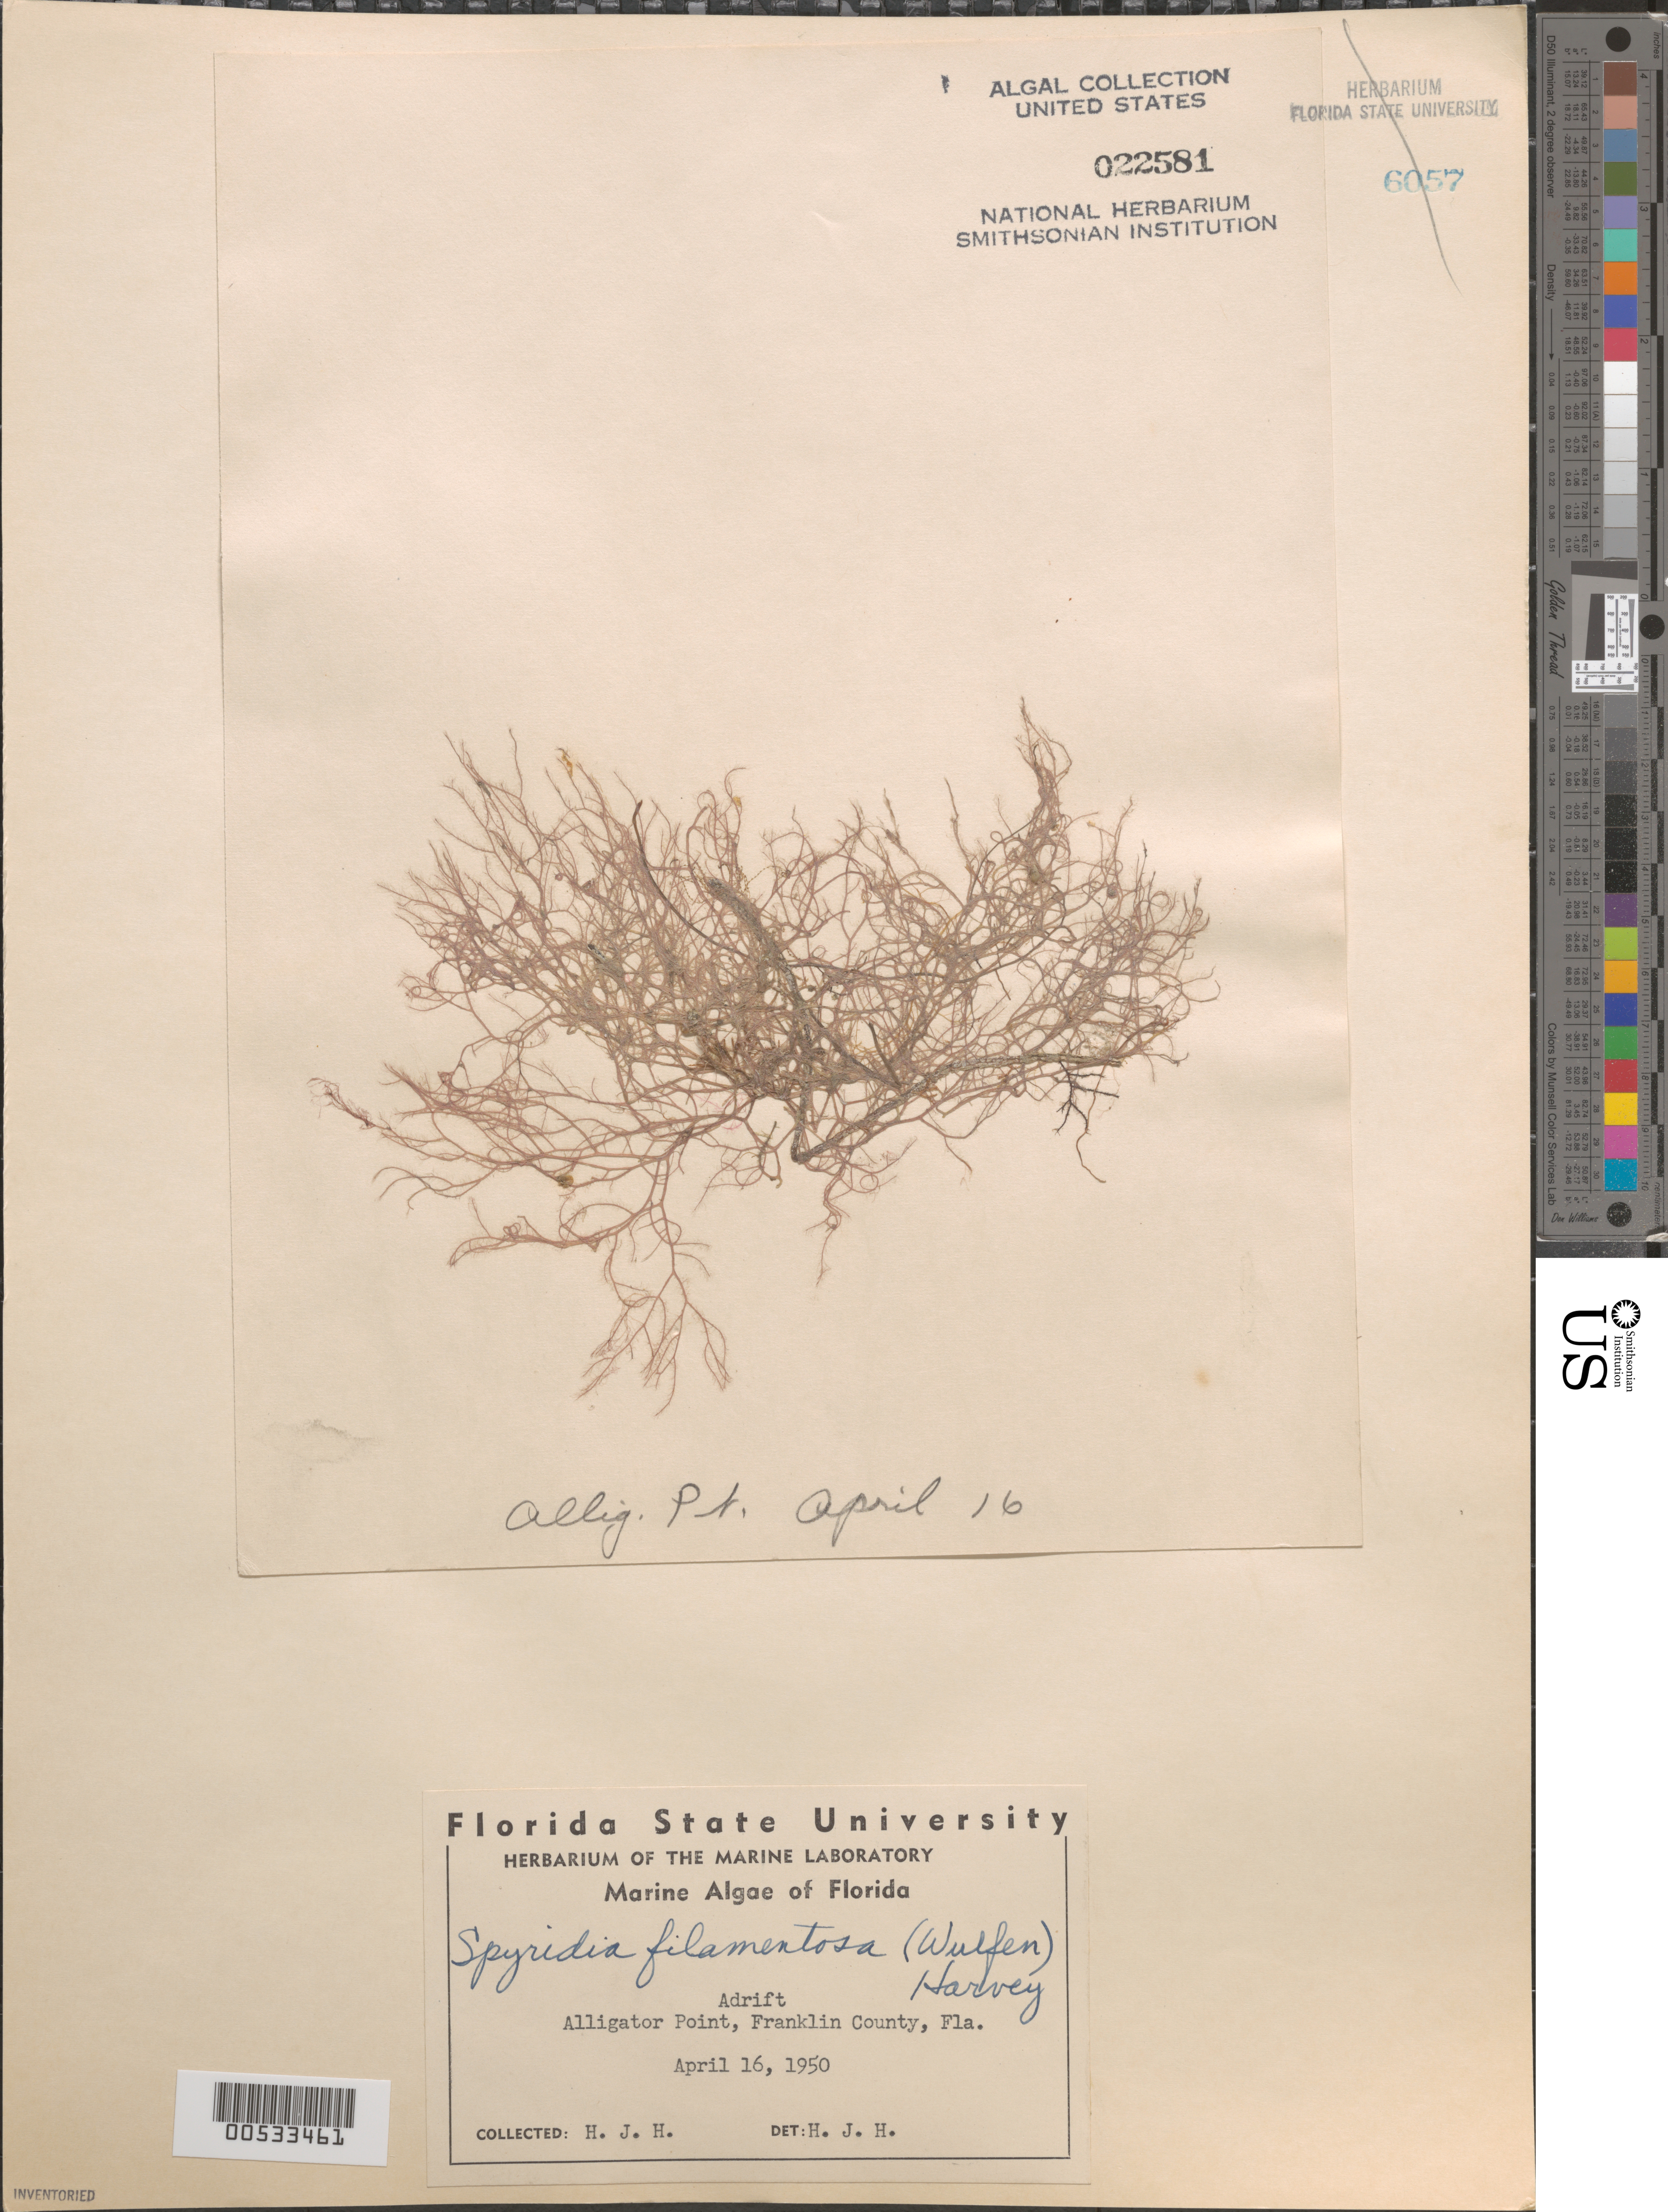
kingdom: Plantae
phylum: Rhodophyta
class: Florideophyceae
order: Ceramiales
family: Spyridiaceae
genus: Spyridia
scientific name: Spyridia filamentosa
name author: (Wulfen) Harv.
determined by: Humm, Harold J.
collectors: H. J. Humm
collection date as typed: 16 Apr 1950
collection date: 1950-04-16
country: United States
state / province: Florida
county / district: Franklin County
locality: Alligator Point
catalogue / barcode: US 22581